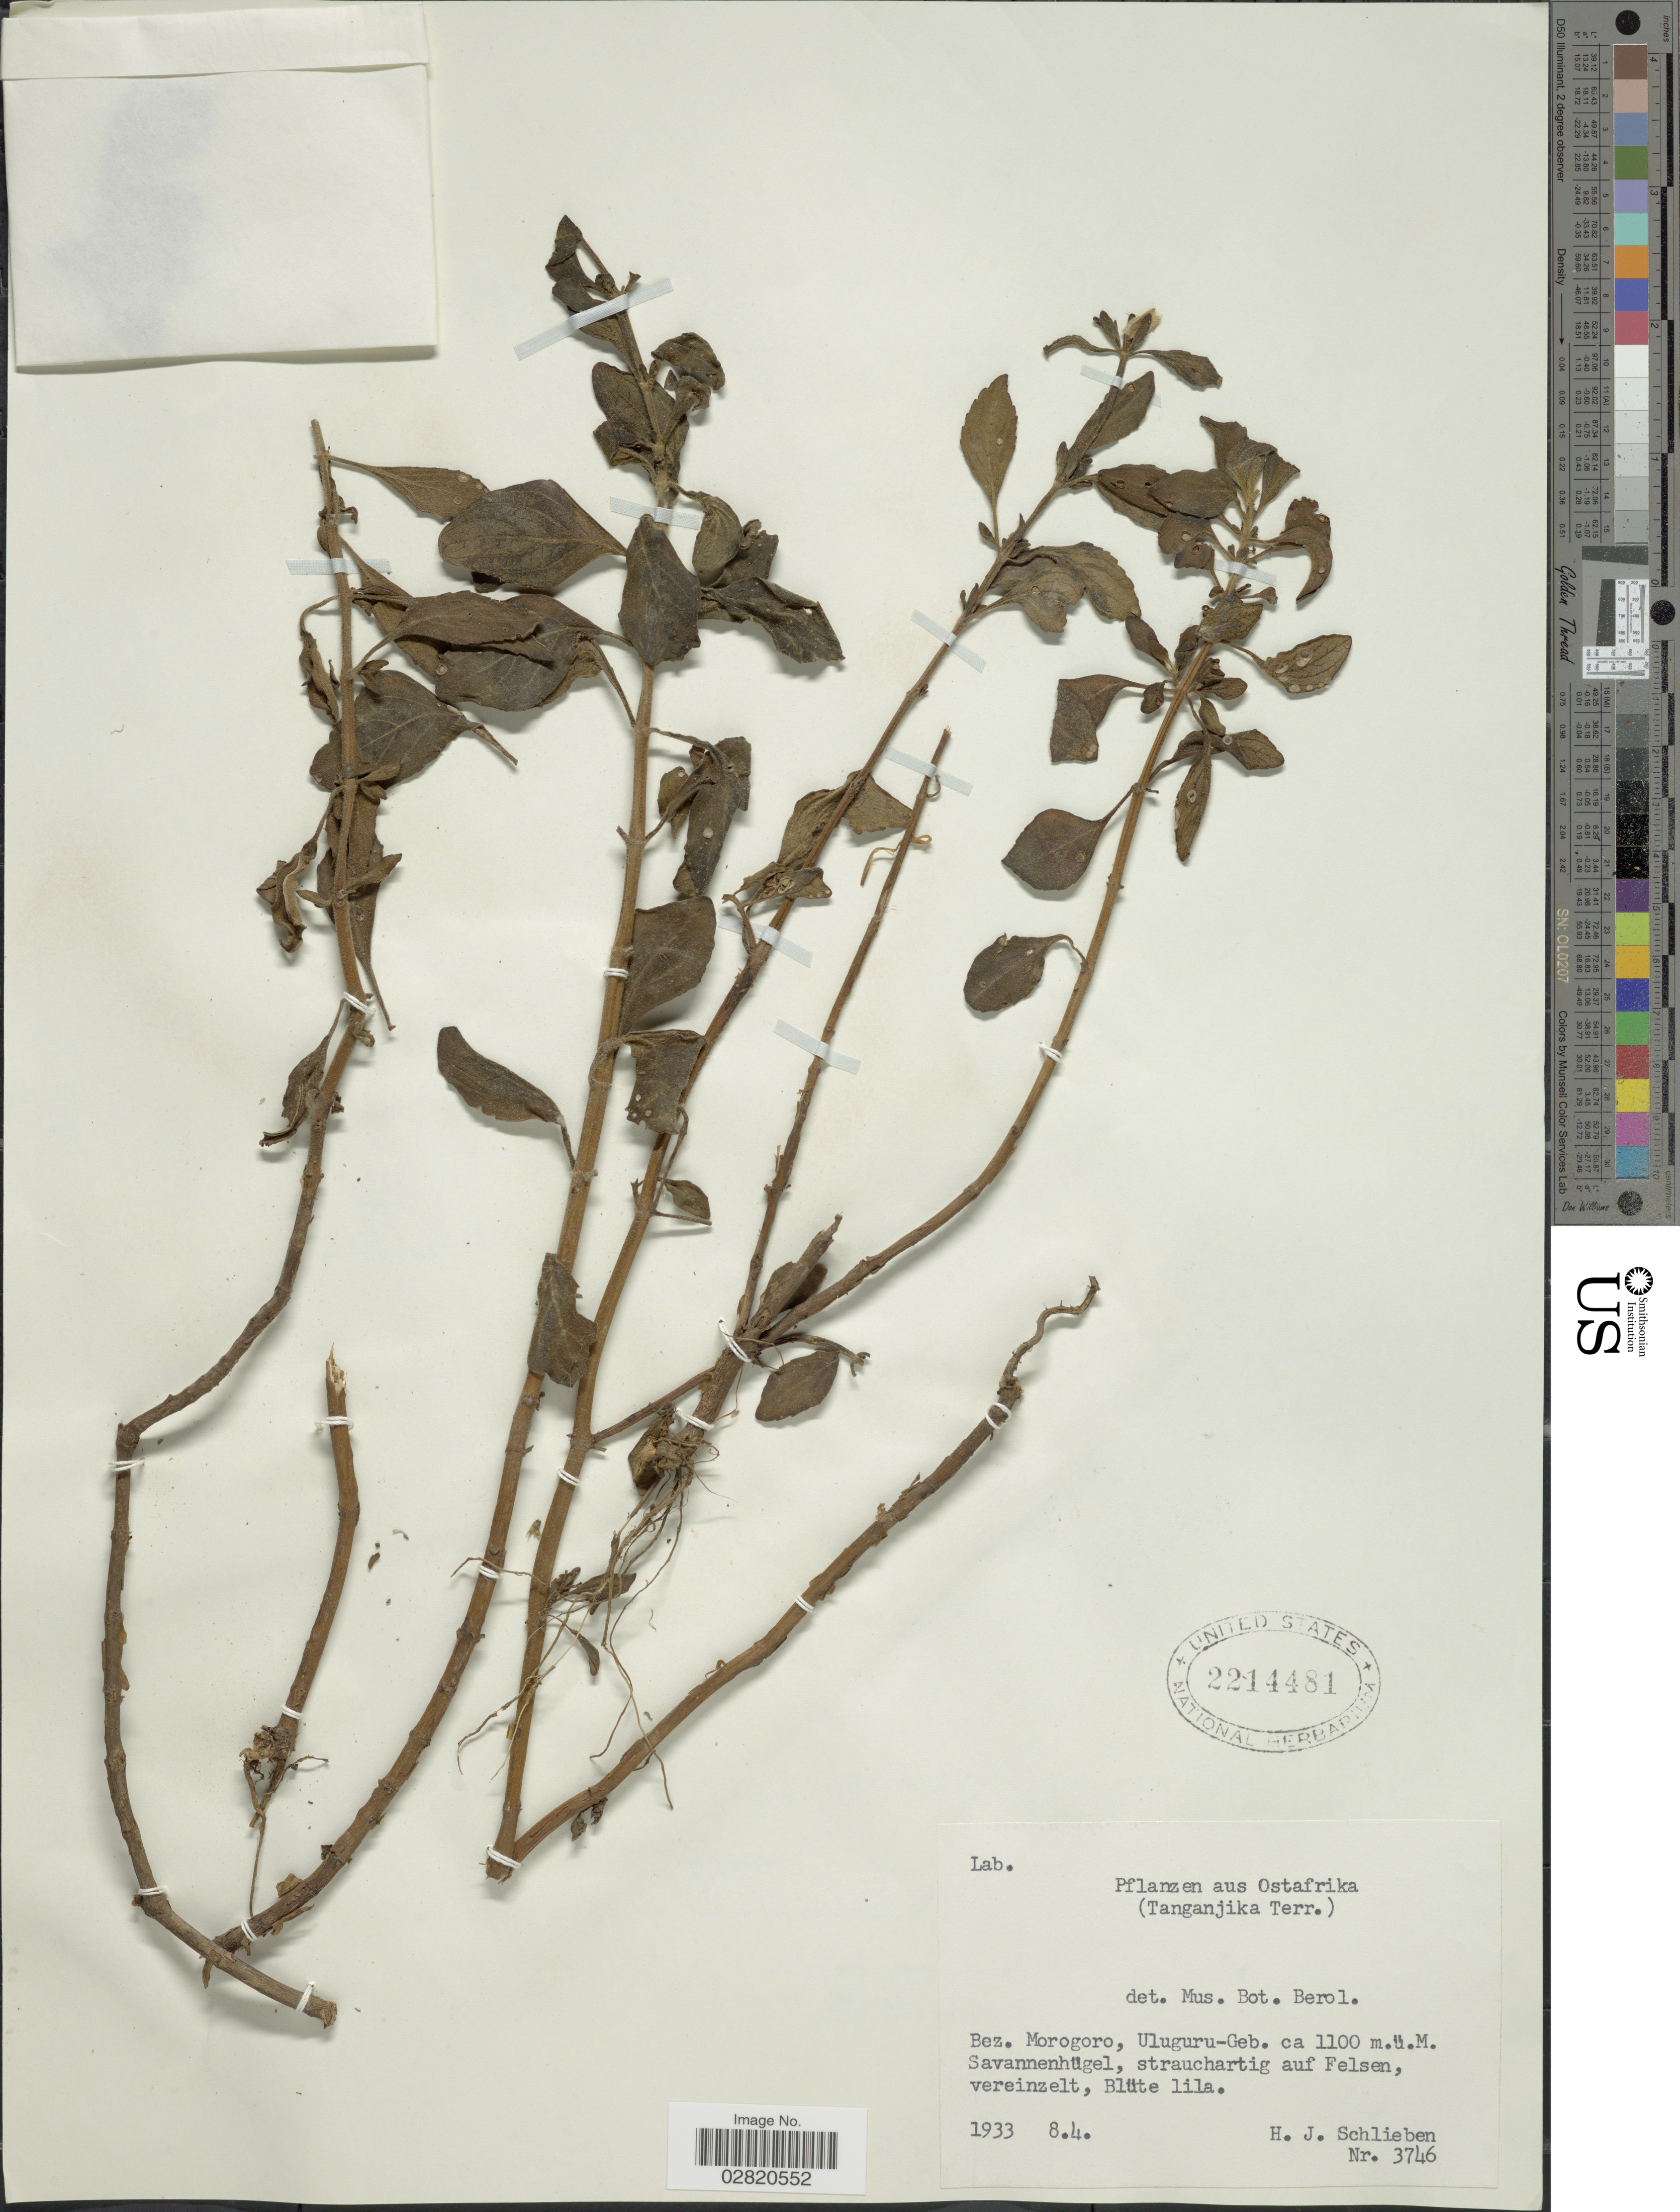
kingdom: Plantae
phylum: Tracheophyta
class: Magnoliopsida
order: Lamiales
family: Lamiaceae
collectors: H. J. Schlieben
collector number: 3746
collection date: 1933-08-04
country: Tanzania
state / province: Morogoro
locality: Aus ostafrika (Tanganjika Terr.) Bez. Morogoro, Uluguru Geb.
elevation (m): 1100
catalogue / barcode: US 2214481